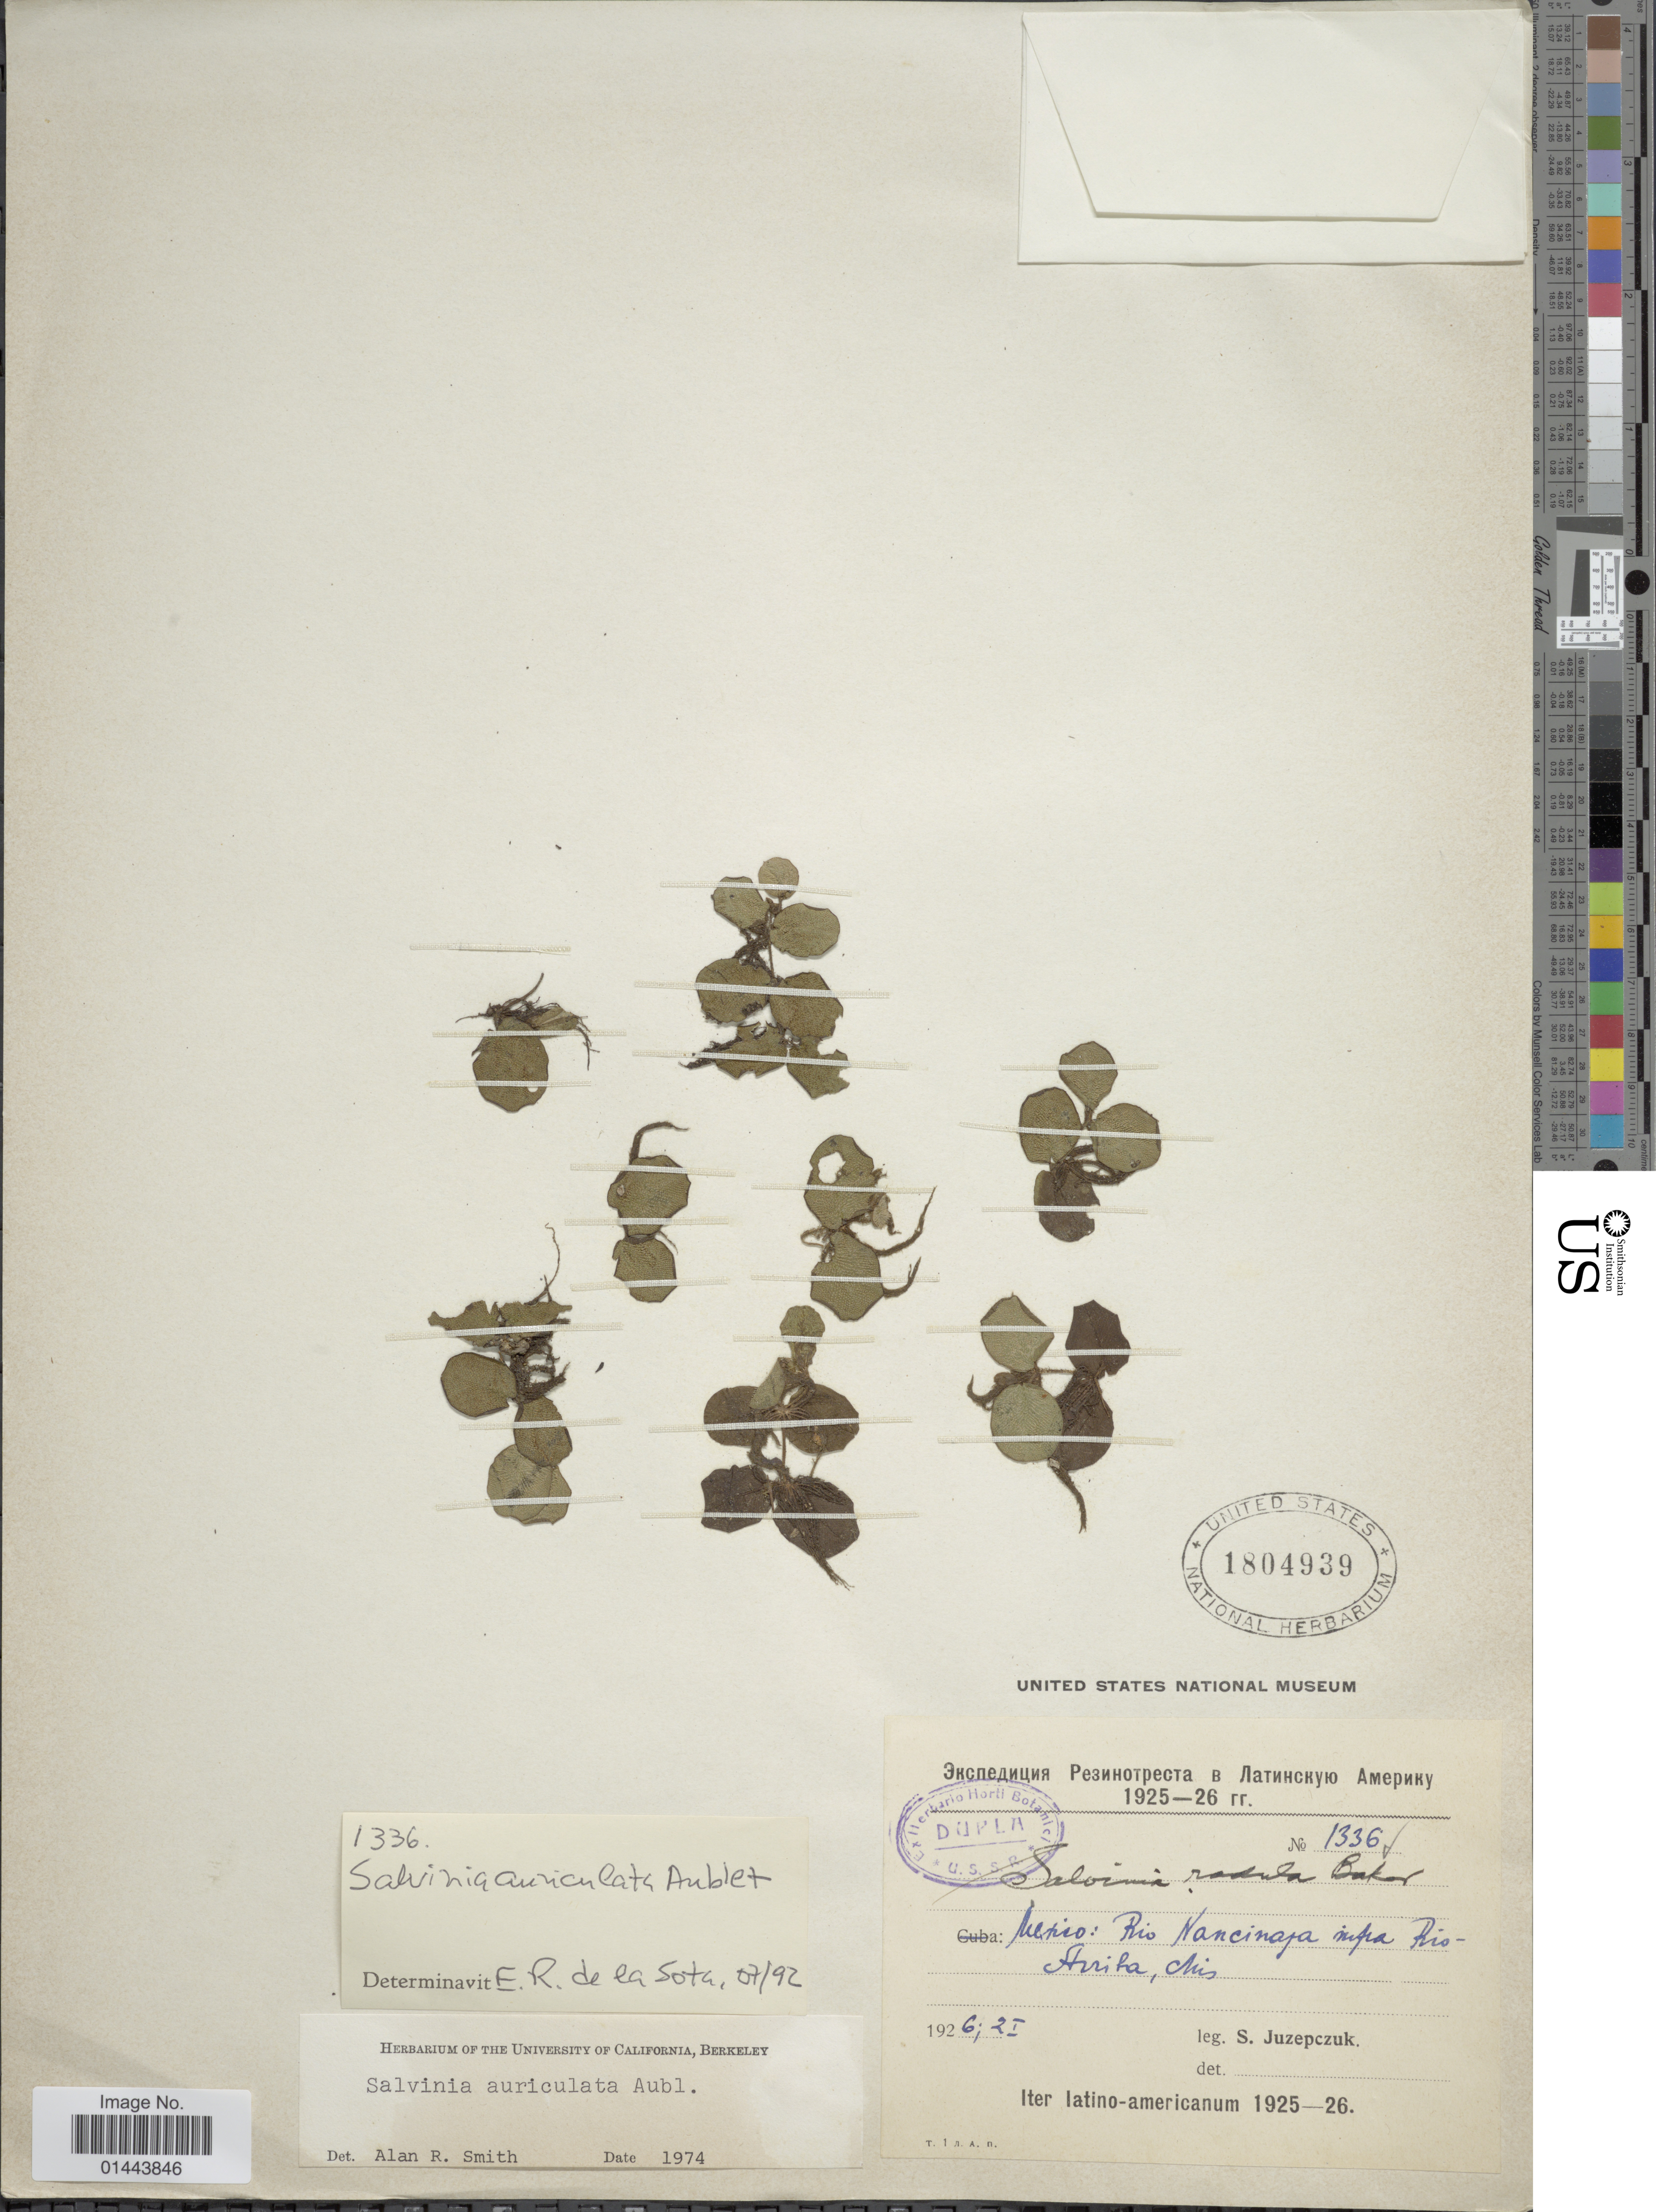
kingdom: Plantae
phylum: Tracheophyta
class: Polypodiopsida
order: Salviniales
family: Salviniaceae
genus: Salvinia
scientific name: Salvinia auriculata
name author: Aubl.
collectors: S. V. Juzepczuk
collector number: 1336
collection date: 1926-01-02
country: Mexico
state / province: Michoacán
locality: Rio Nancinapa infra Rio Arriba, Mich.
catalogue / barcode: US 1804939